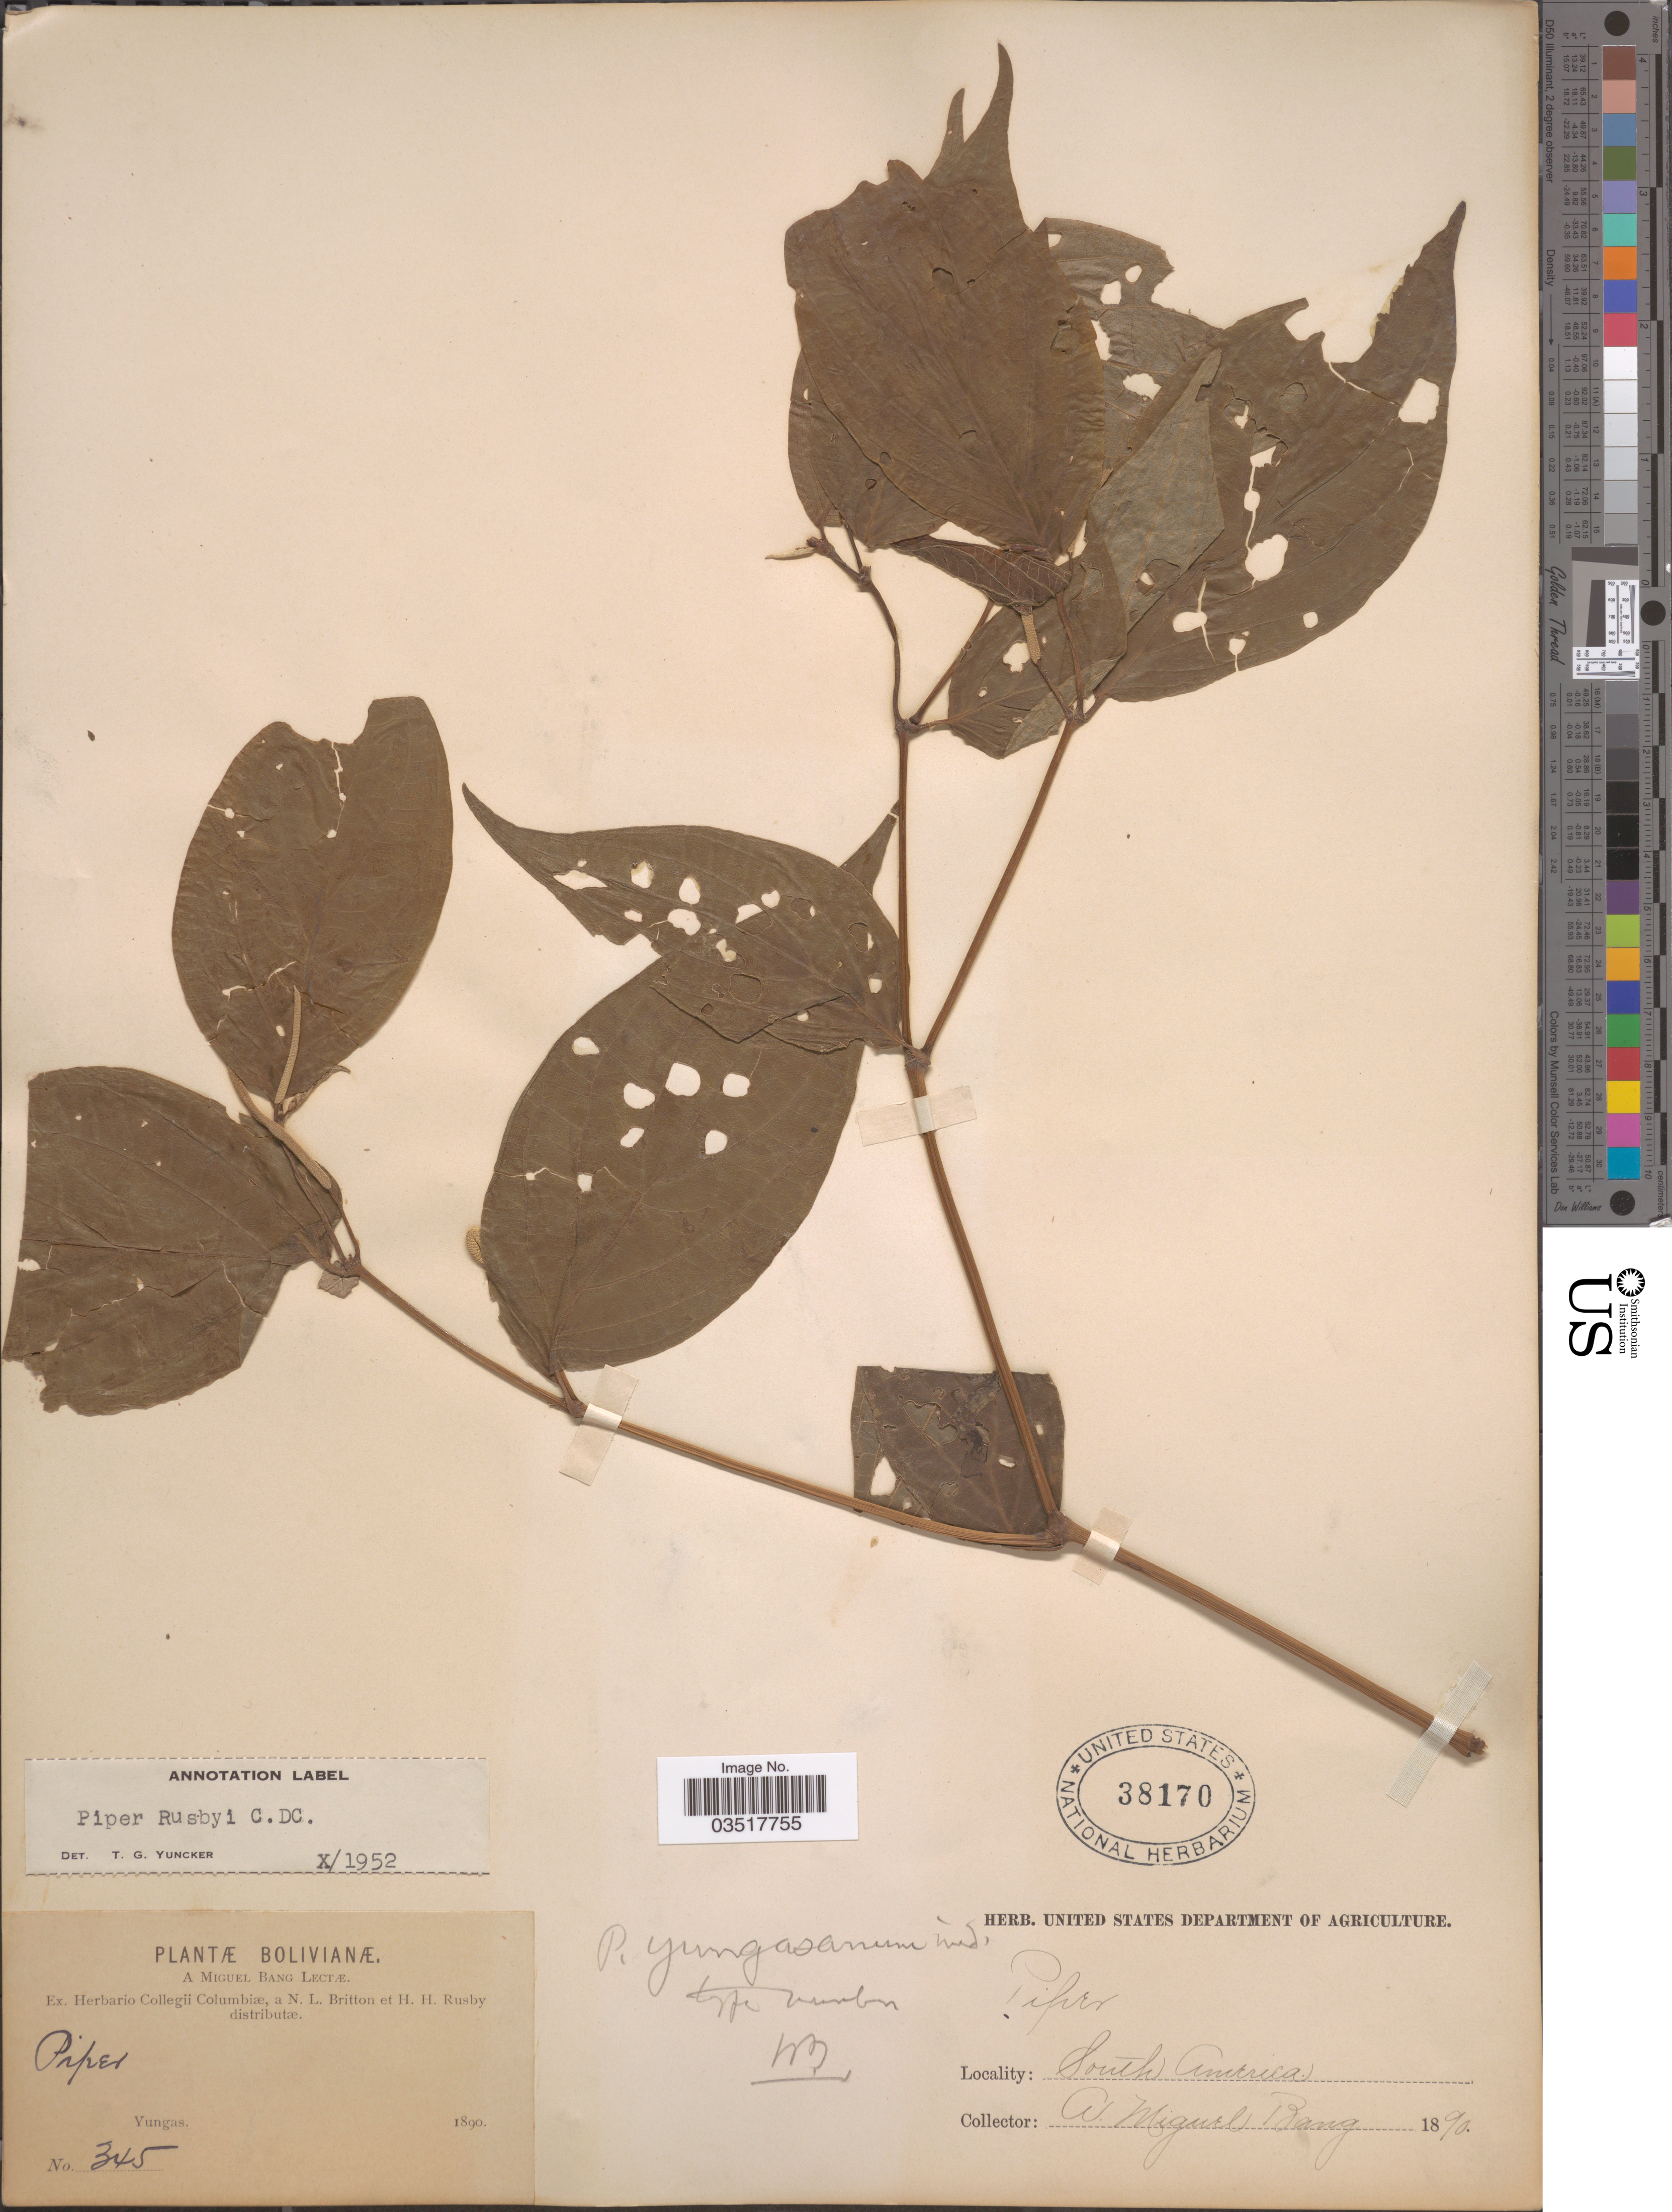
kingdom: Plantae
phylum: Tracheophyta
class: Magnoliopsida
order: Piperales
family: Piperaceae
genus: Piper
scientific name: Piper rusbyi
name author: C. DC.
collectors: M. Bang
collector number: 345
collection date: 1890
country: Bolivia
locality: Yungas.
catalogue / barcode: US 38170